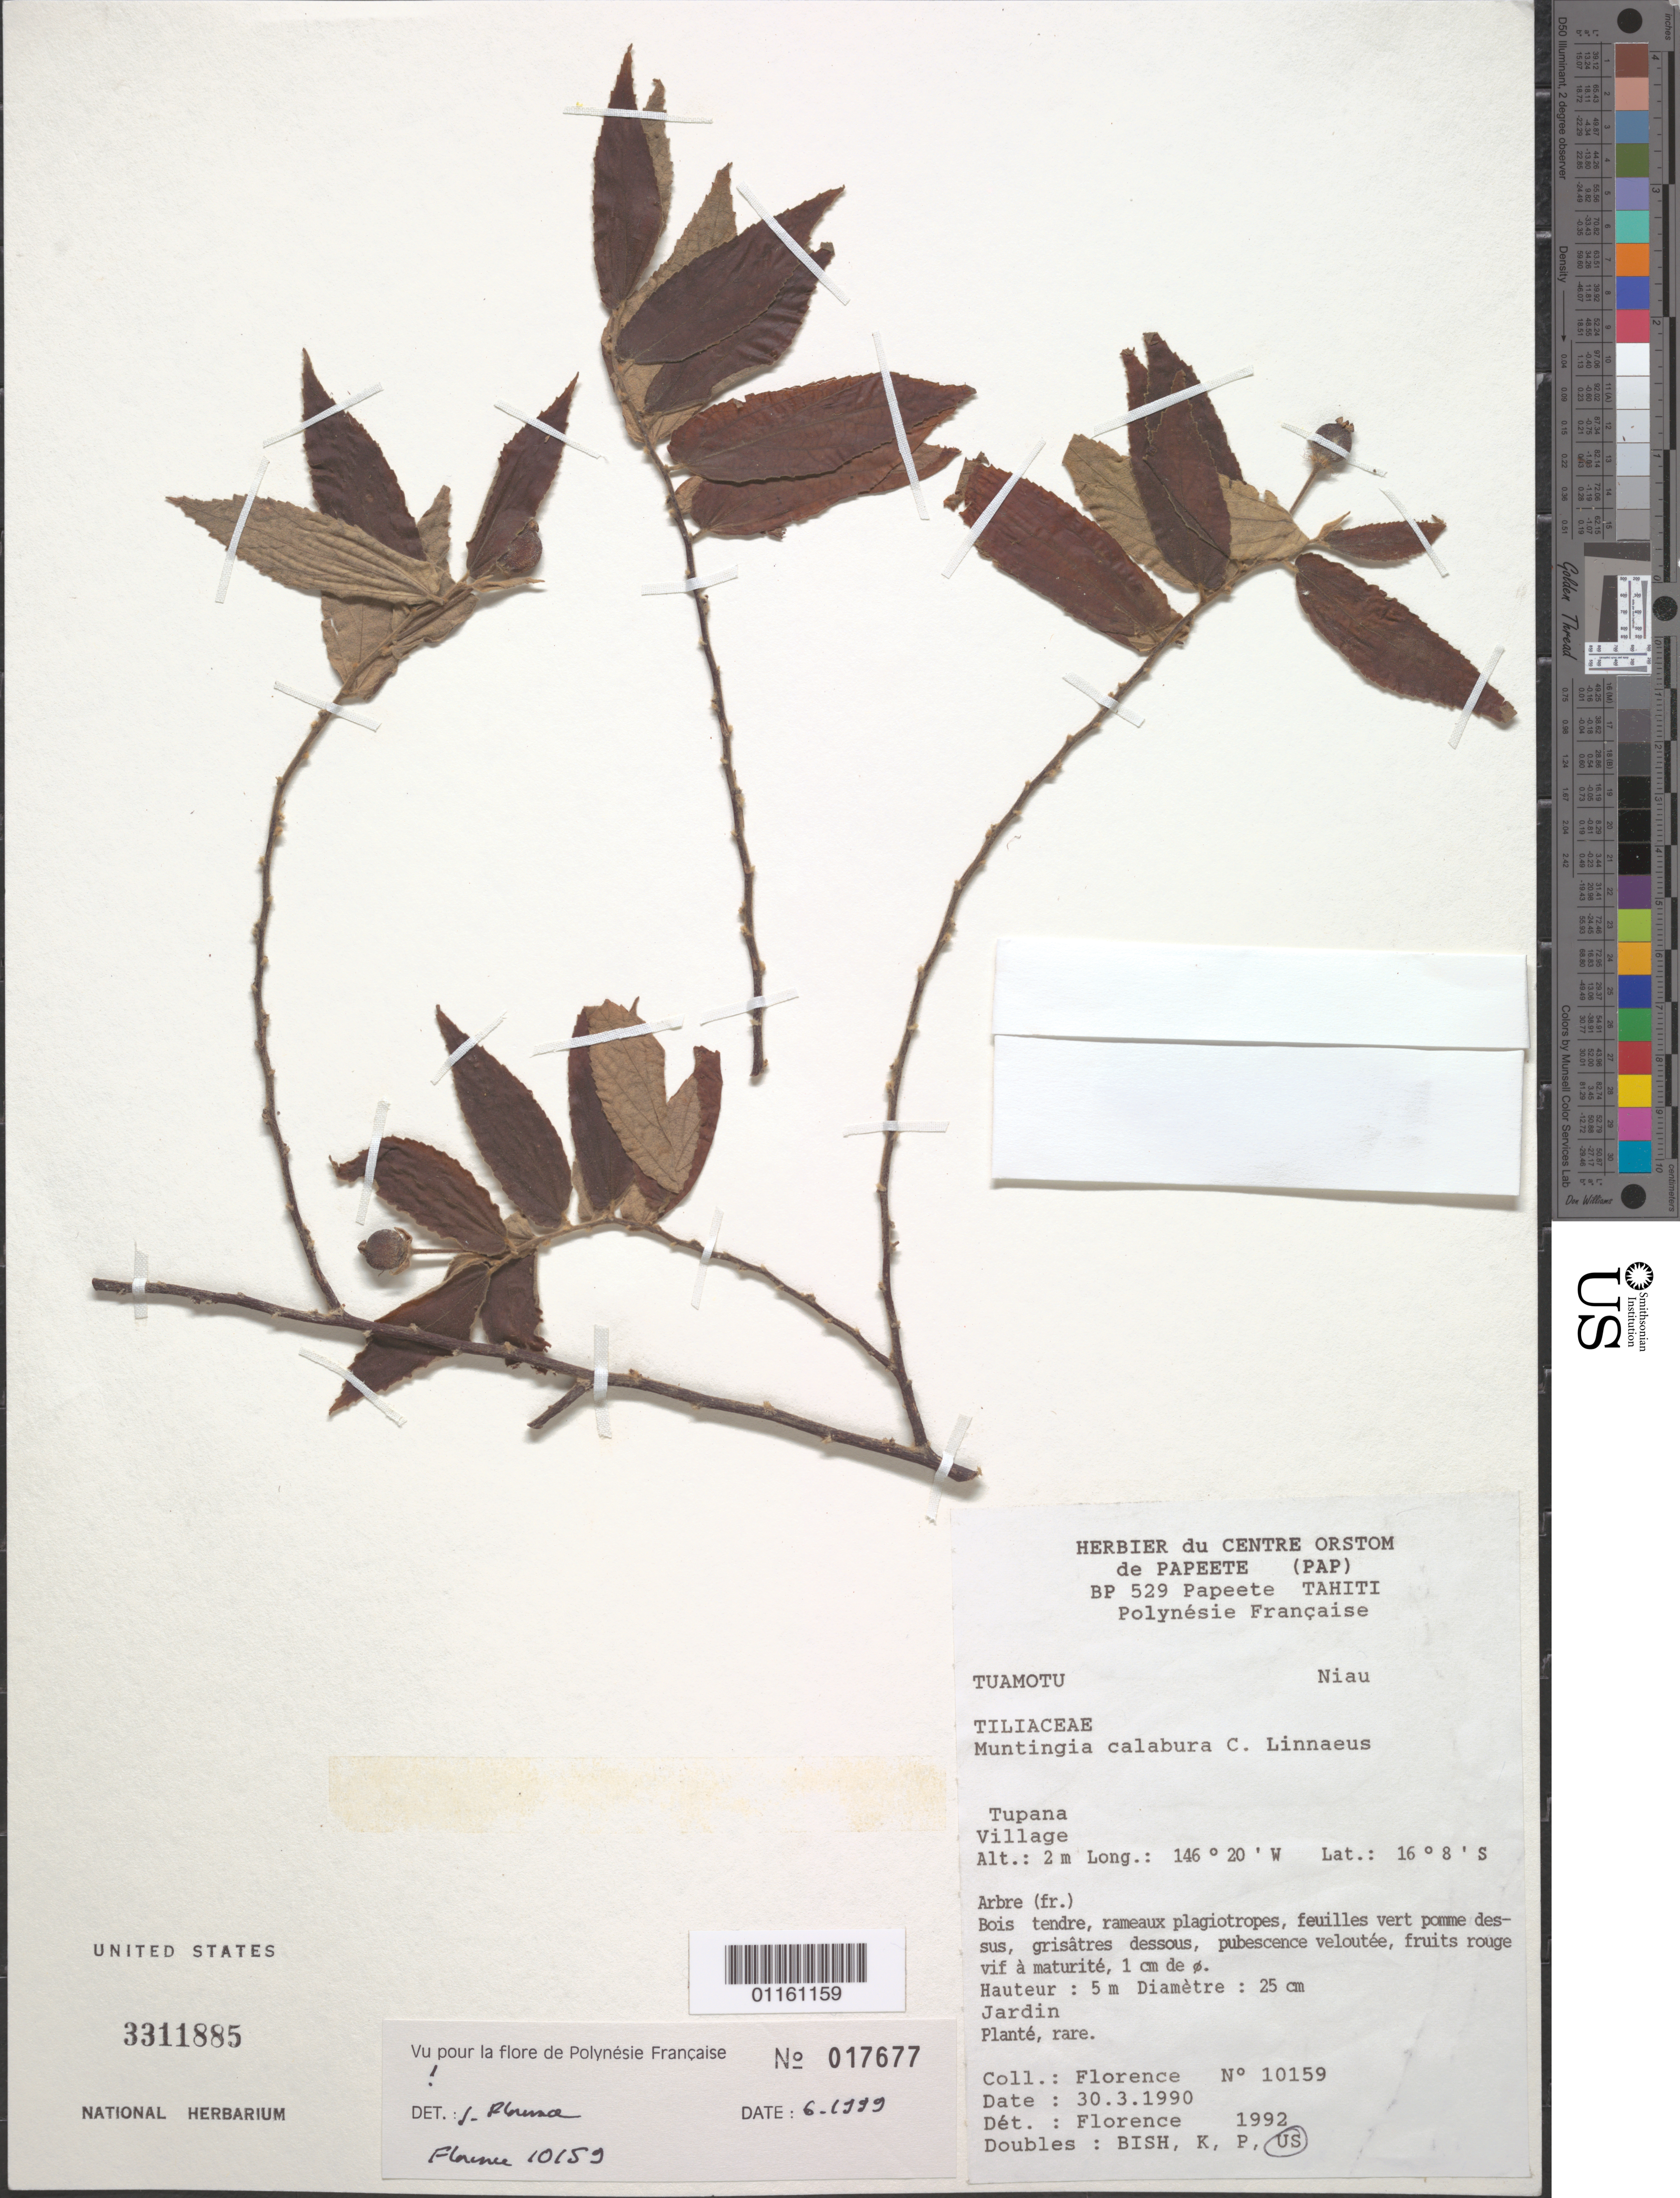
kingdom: Plantae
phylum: Tracheophyta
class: Magnoliopsida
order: Malvales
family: Muntingiaceae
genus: Muntingia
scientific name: Muntingia calabura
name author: L.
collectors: J. Florence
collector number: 10159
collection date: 1990-03-30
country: French Polynesia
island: Niau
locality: Tupana Village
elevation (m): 2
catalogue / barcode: US 3311885